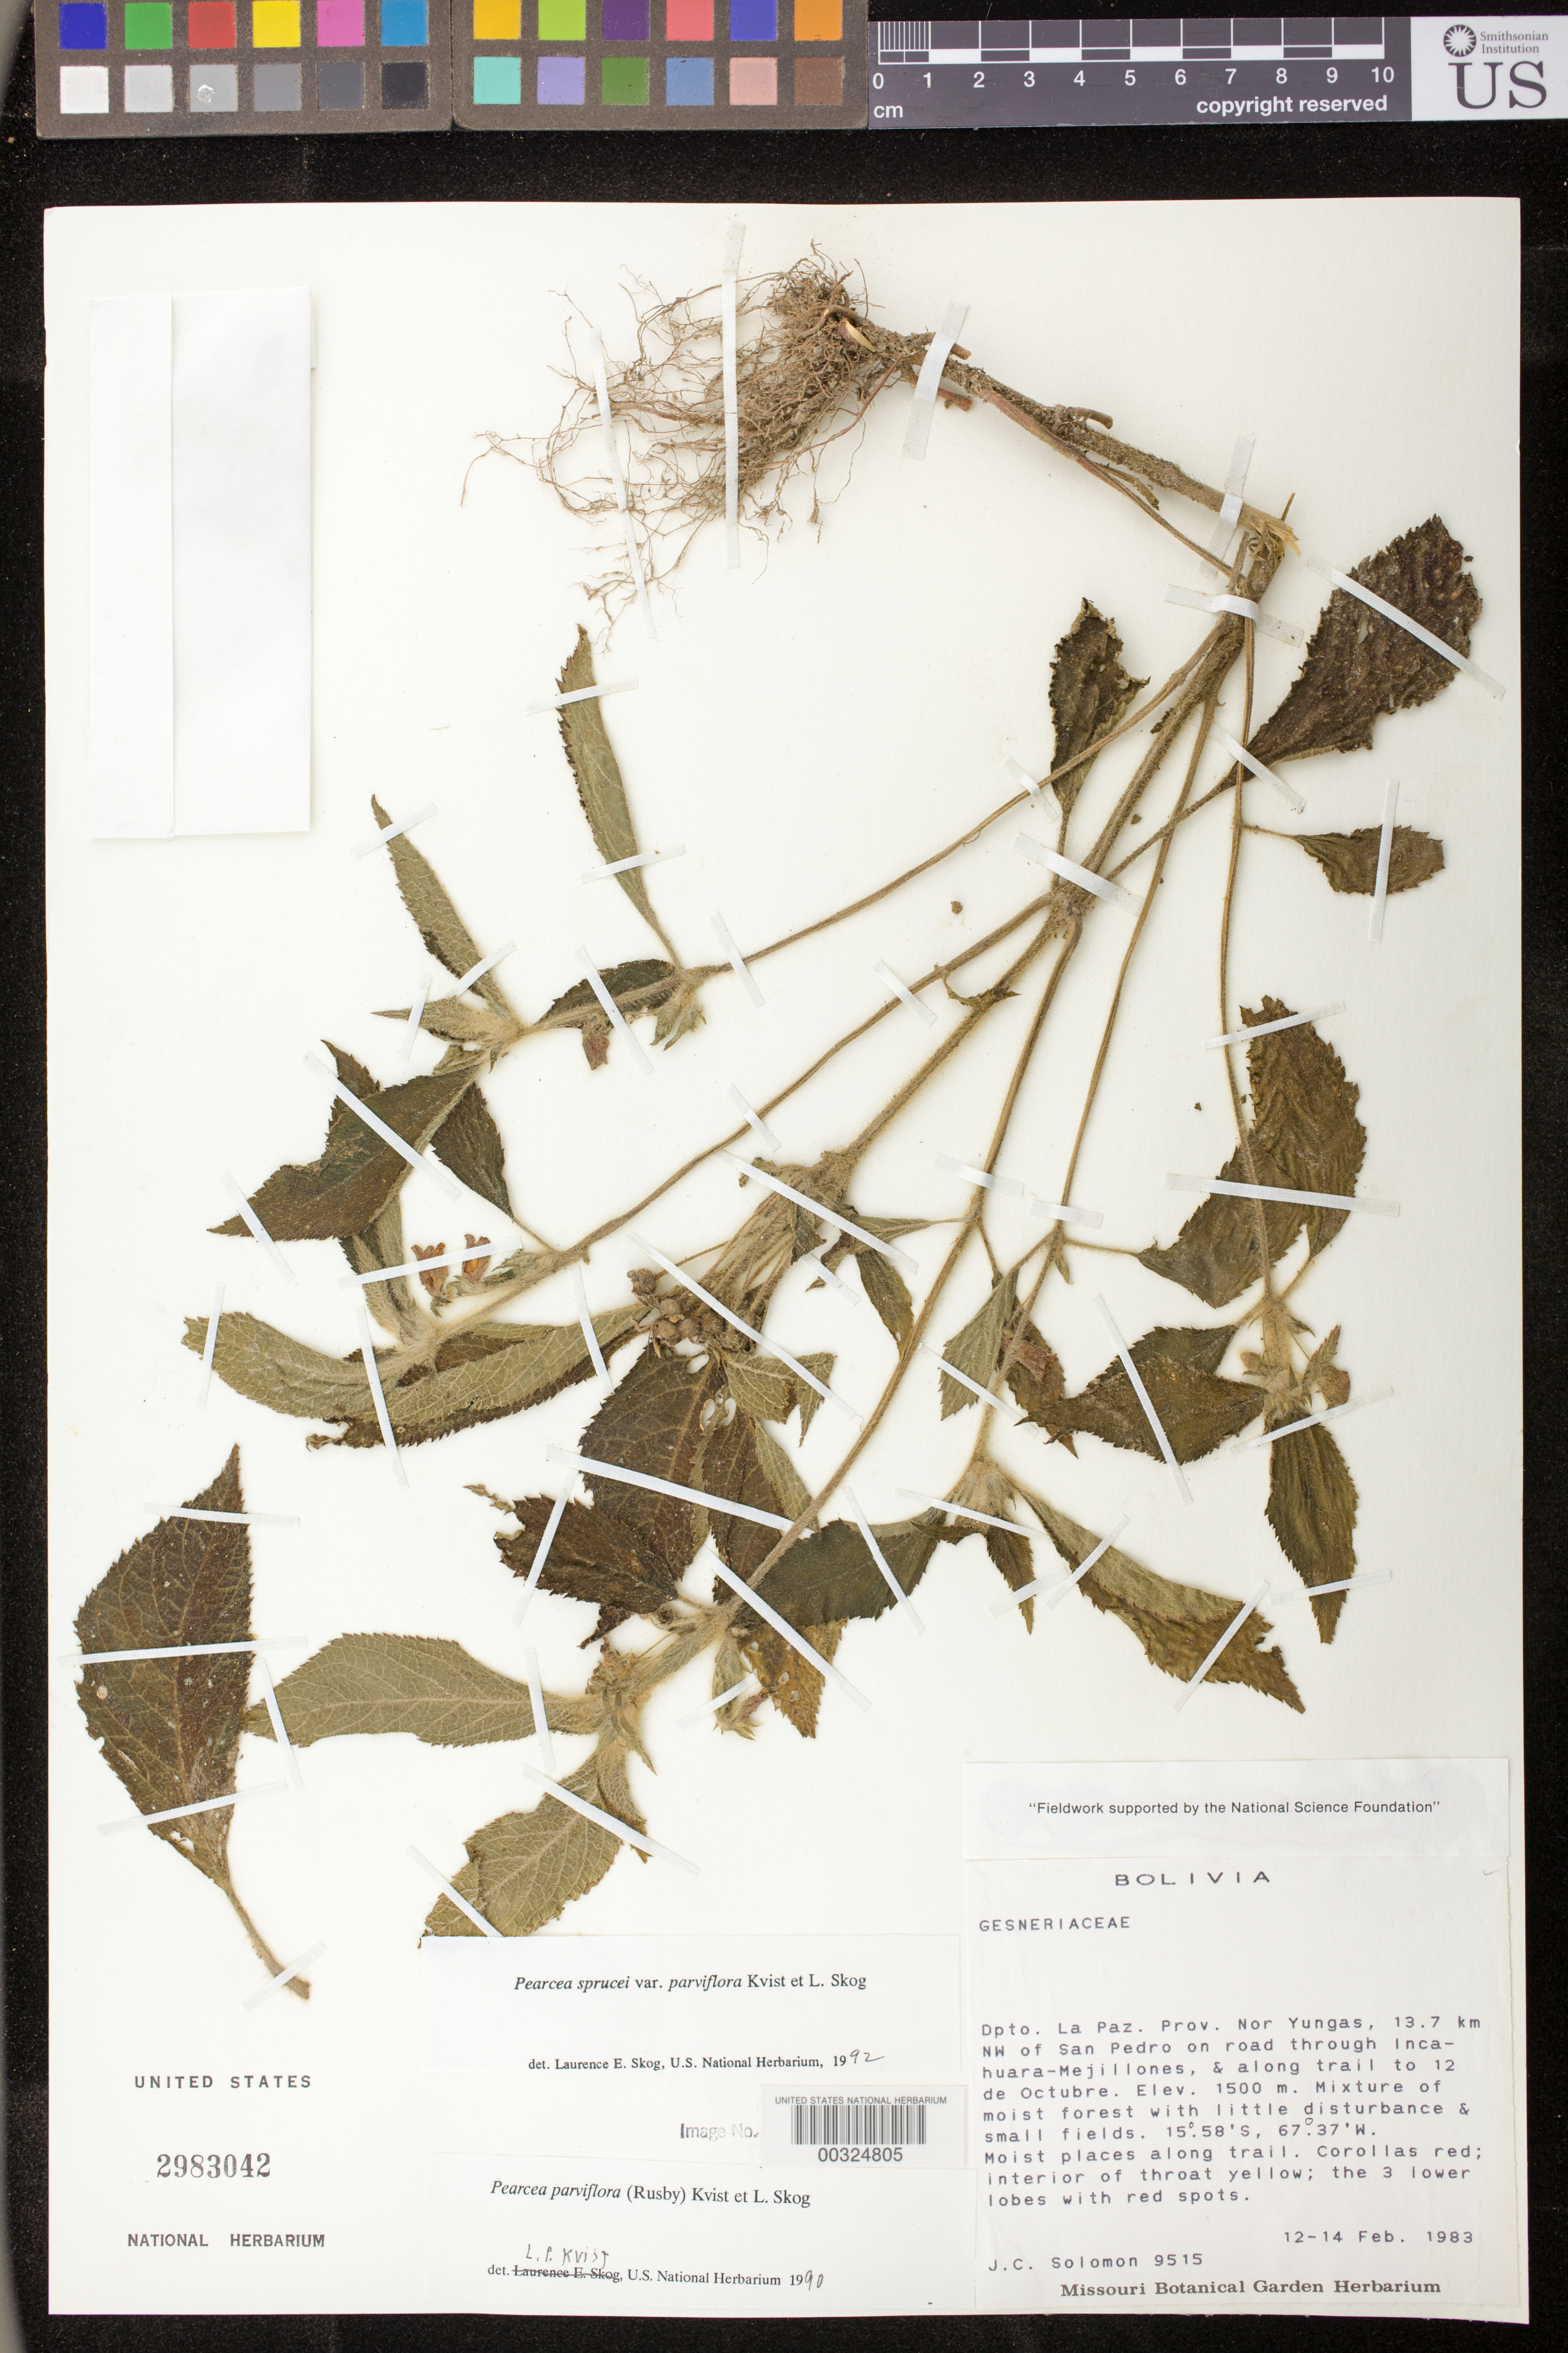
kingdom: Plantae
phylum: Tracheophyta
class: Magnoliopsida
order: Lamiales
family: Gesneriaceae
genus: Pearcea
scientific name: Pearcea sprucei var. parviflora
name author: (Rusby) L.P. Kvist & L.E. Skog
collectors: J. C. Solomon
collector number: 9515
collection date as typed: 12-14 Feb 1983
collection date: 1983-02-12/1983-02-14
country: Bolivia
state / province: La Paz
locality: Nor Yungas Prov., 13.7 km NW of San Pedro on road through Incahuara - Mejillones, and along trail to 12 de Octubre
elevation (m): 1500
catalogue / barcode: US 2983042